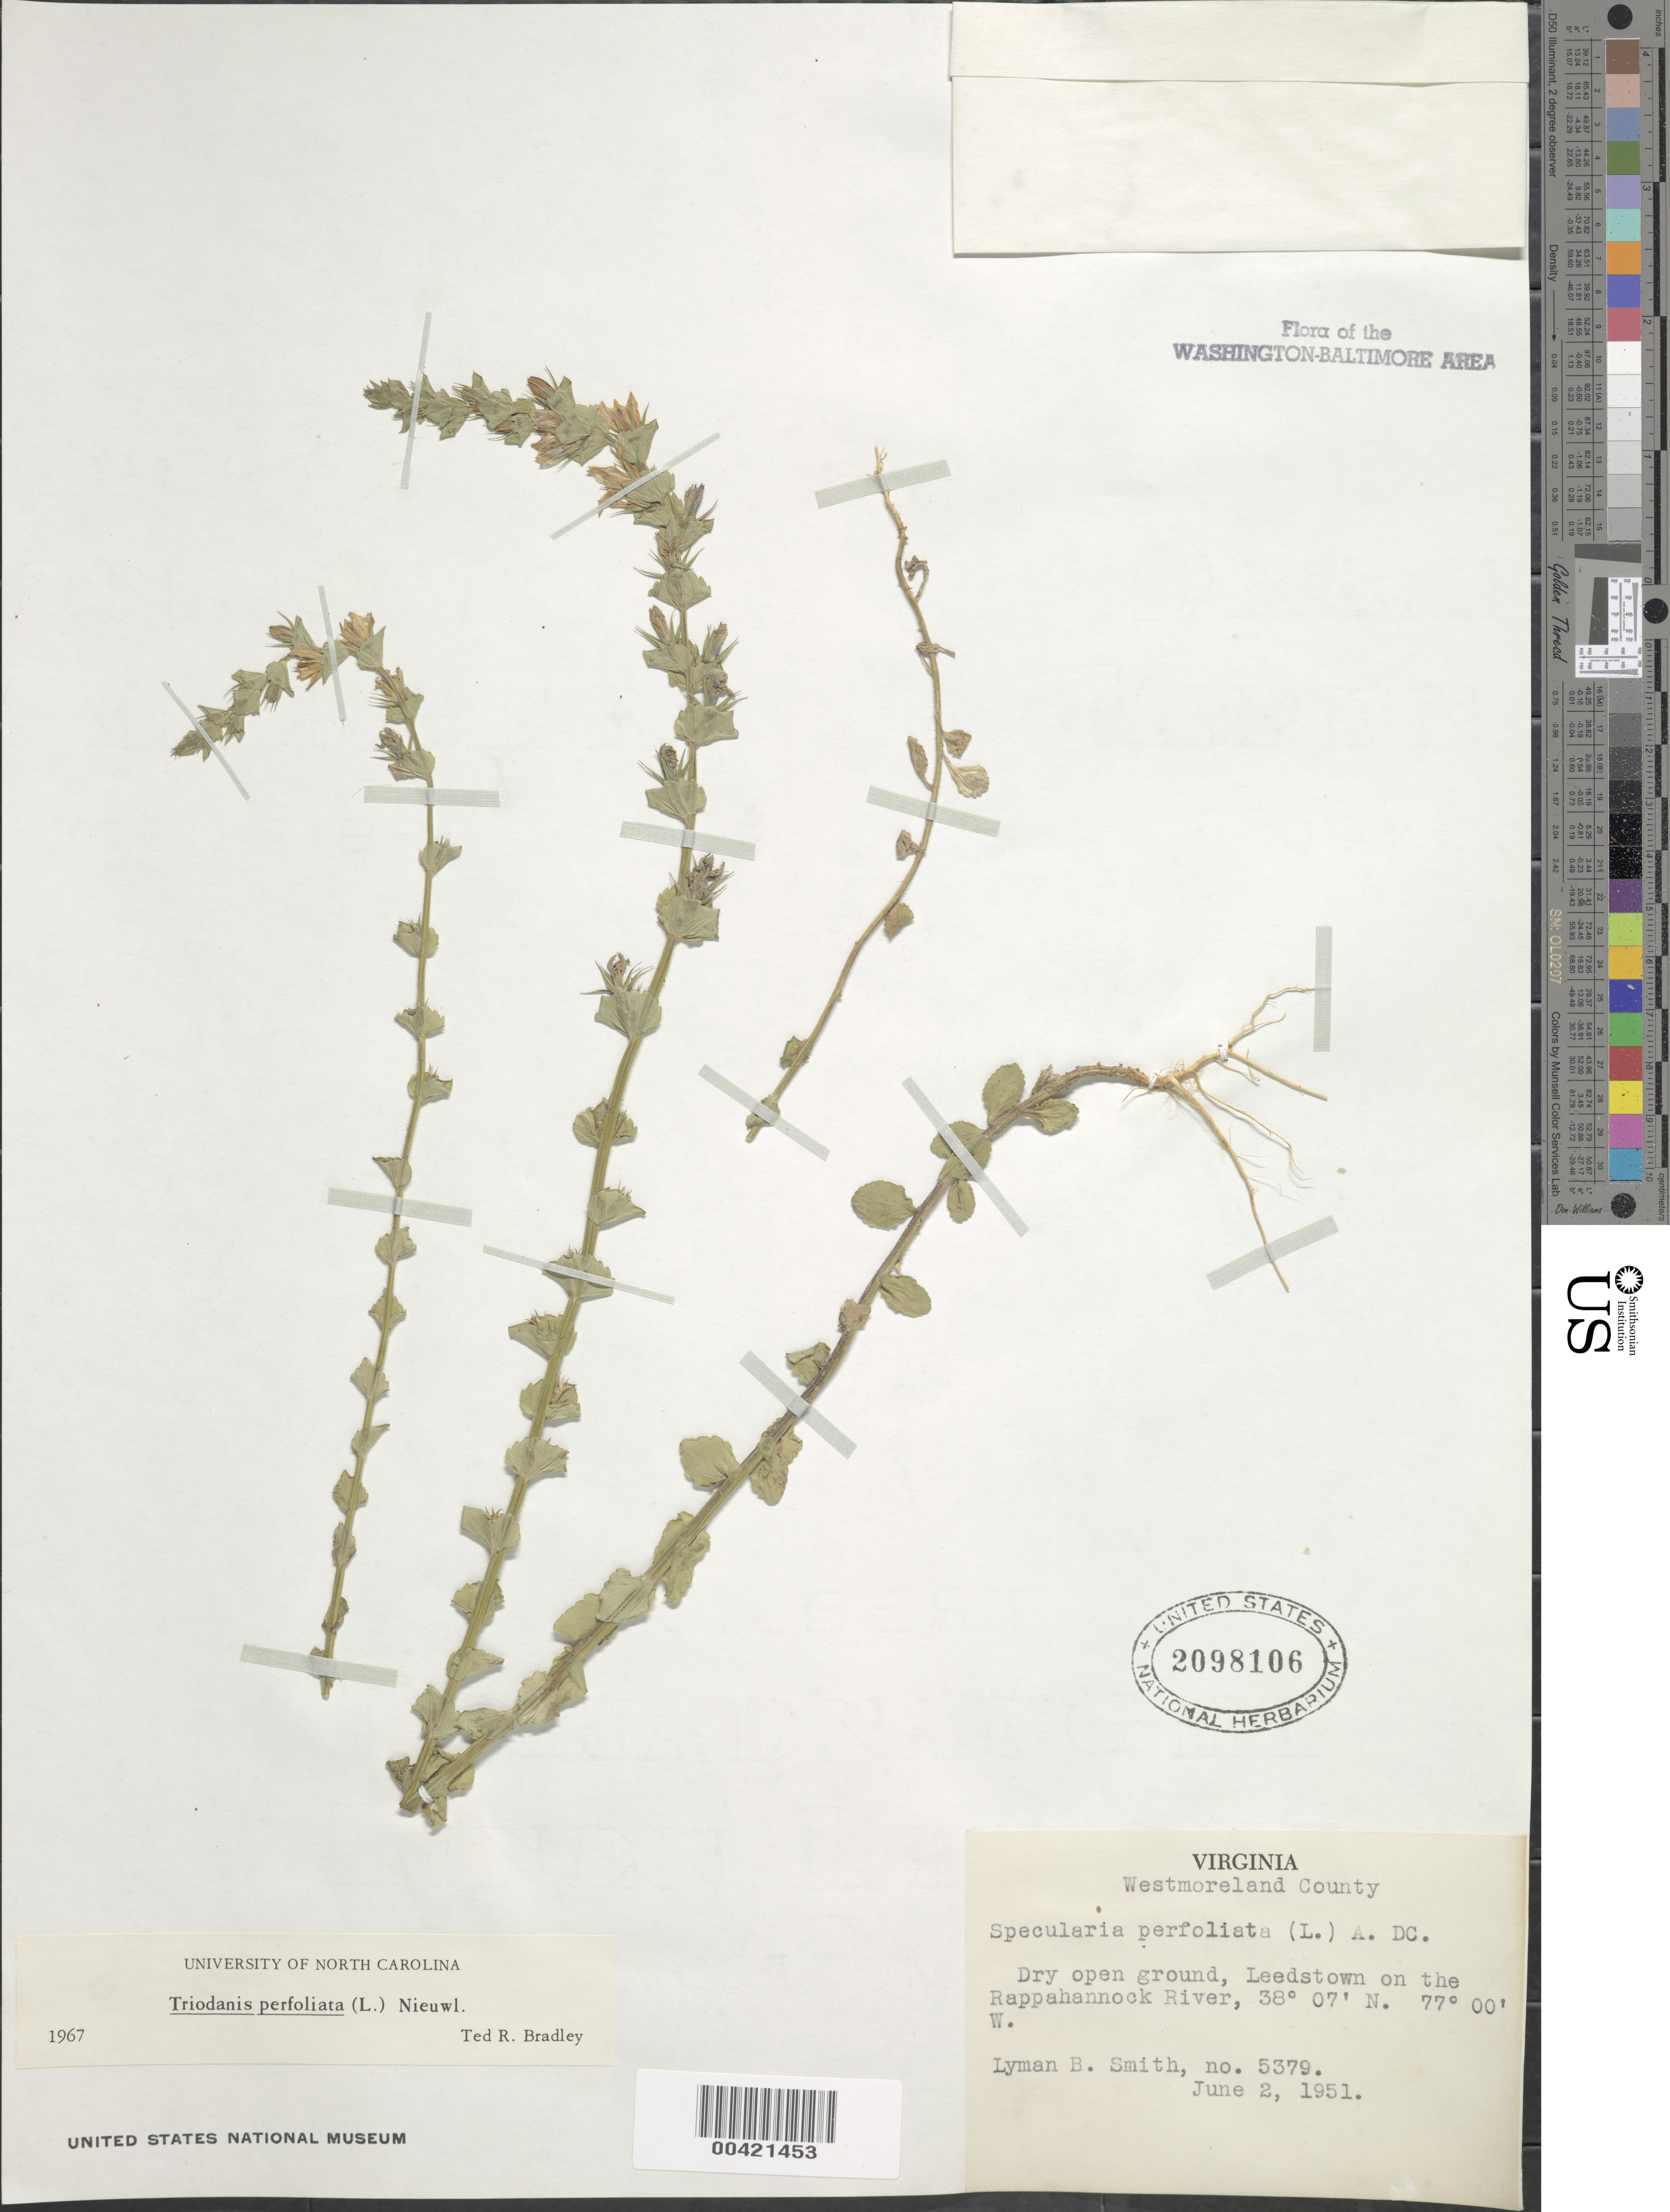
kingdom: Plantae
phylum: Tracheophyta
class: Magnoliopsida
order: Asterales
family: Campanulaceae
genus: Triodanis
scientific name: Triodanis perfoliata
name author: (L.) Nieuwl.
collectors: L. Smith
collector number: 5379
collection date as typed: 02 Jun 1951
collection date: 1951-06-02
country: United States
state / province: Virginia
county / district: Westmoreland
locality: Leedstown on the Rappahannock River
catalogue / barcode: US 2098106